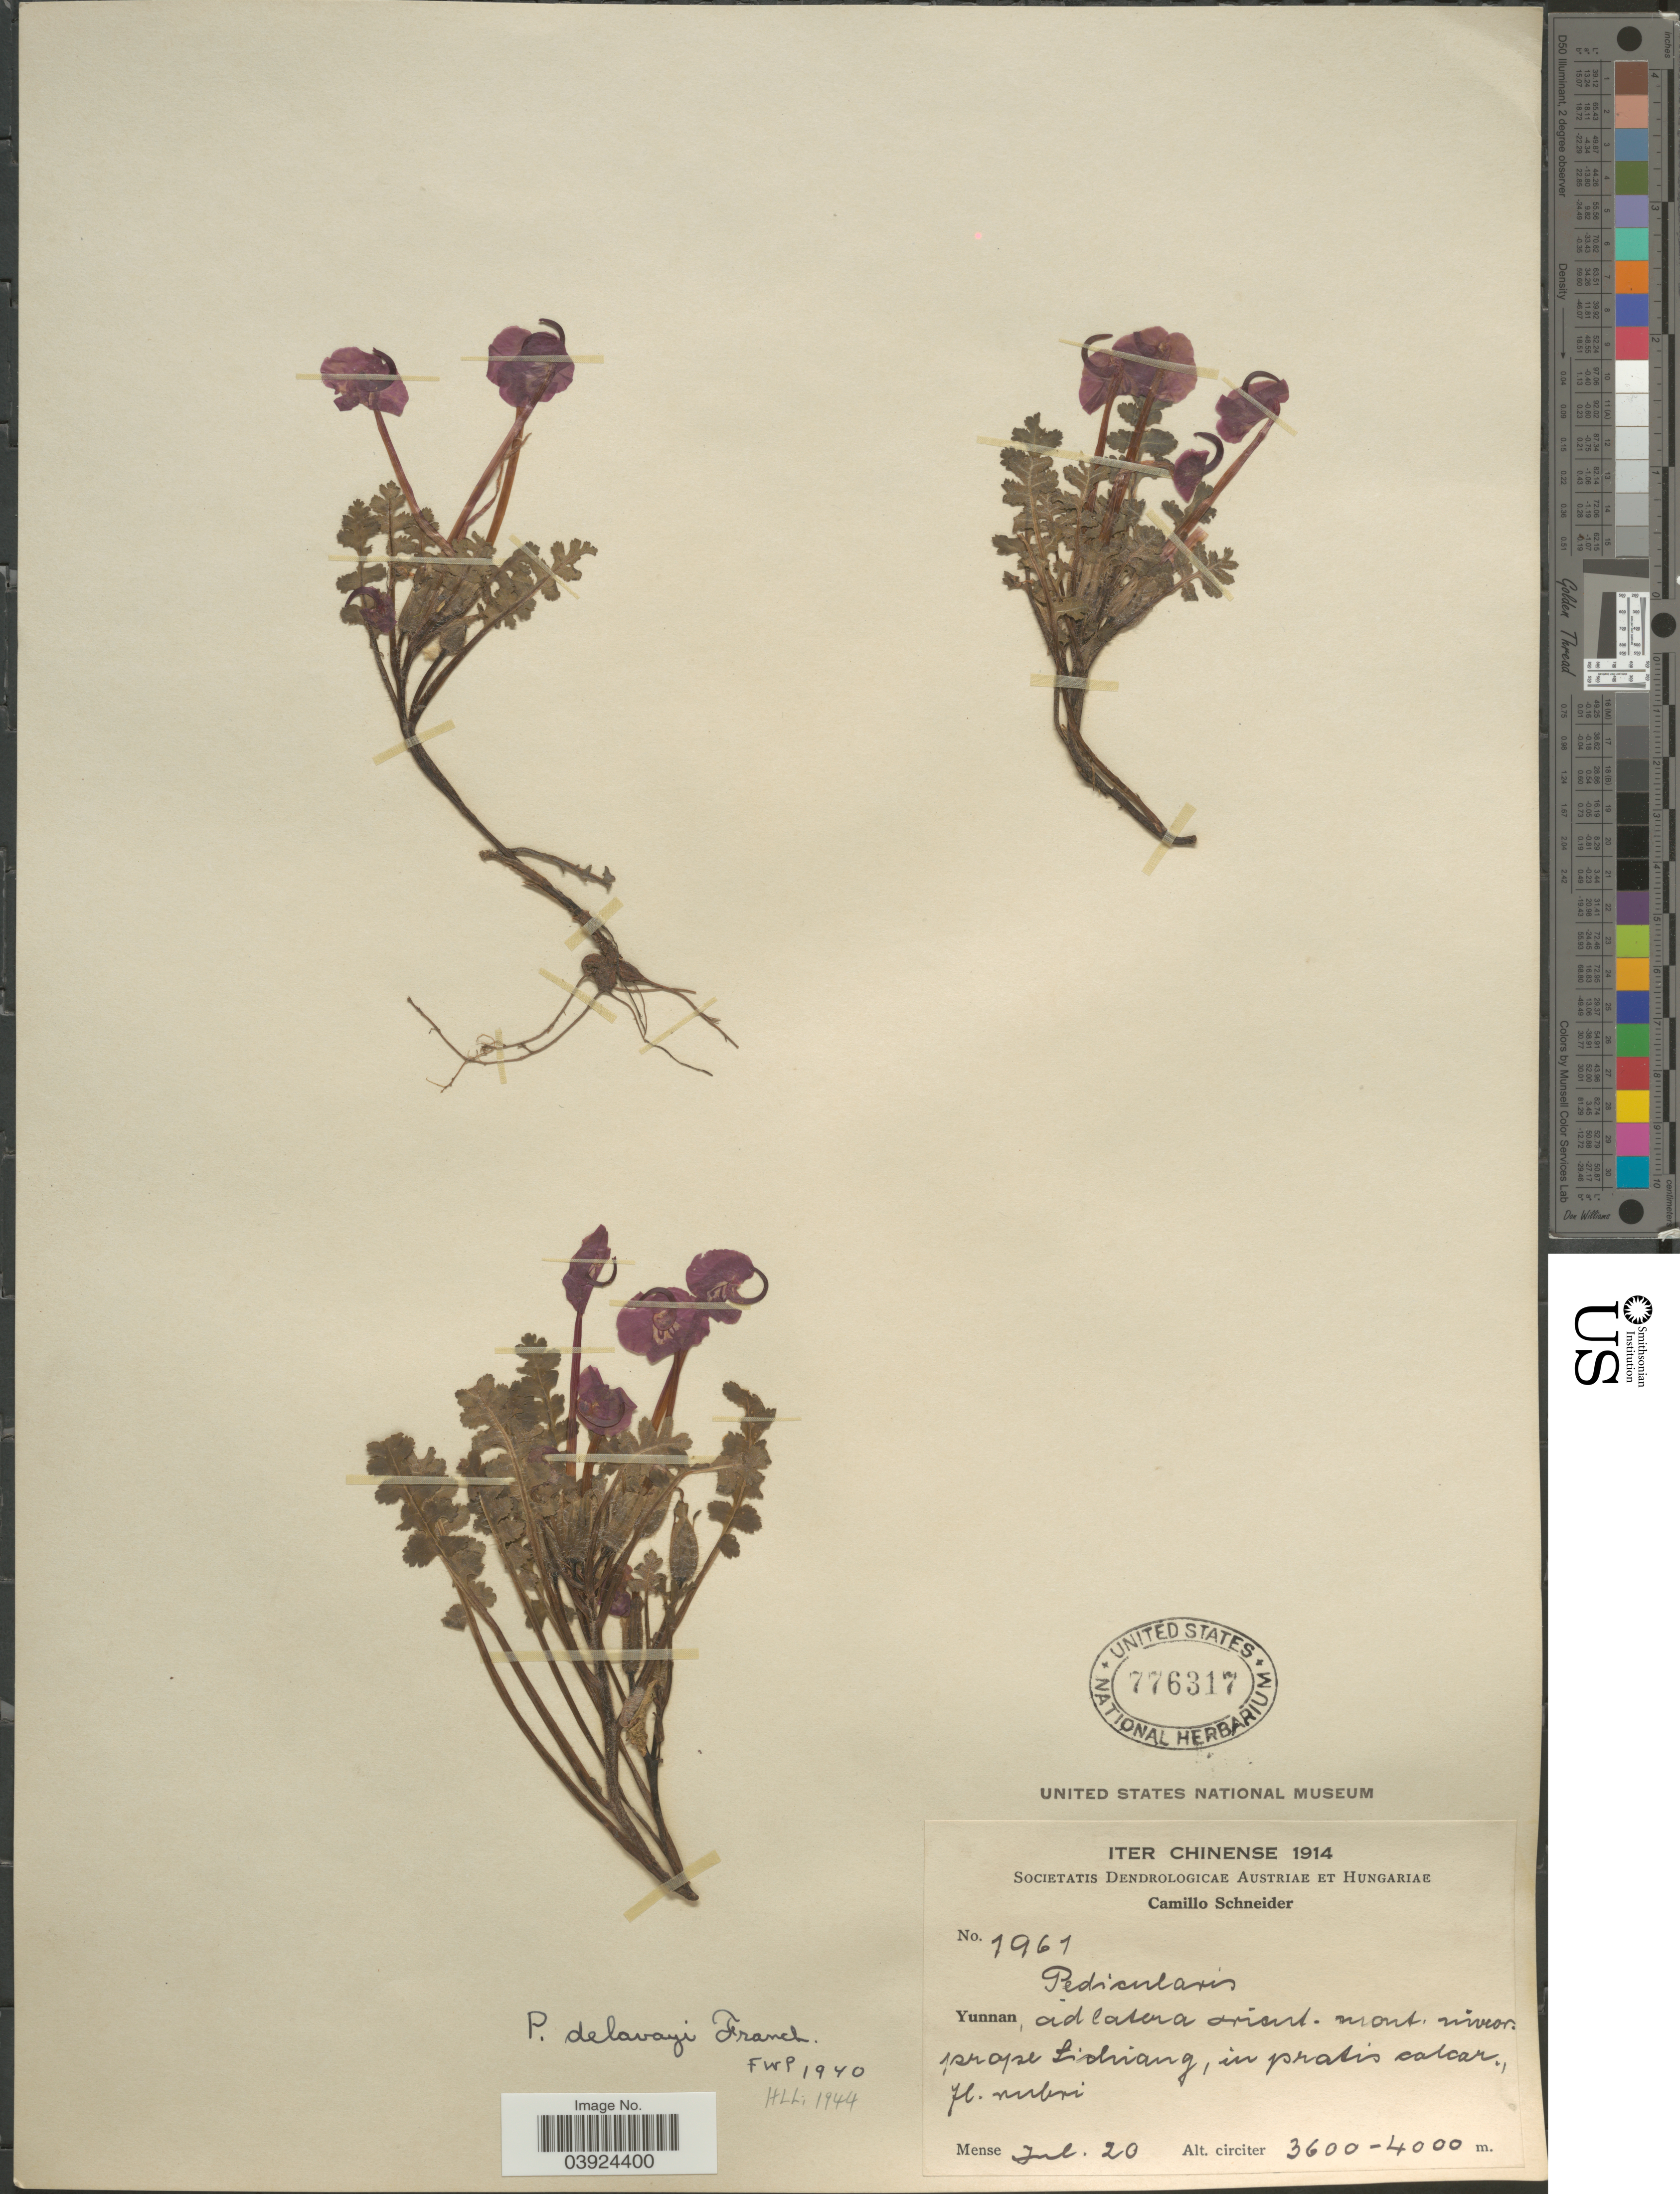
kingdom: Plantae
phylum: Tracheophyta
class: Magnoliopsida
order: Lamiales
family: Orobanchaceae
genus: Pedicularis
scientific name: Pedicularis delavayi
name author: Franch. ex Maxim.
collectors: C. K. Schneider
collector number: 1961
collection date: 1914-07-20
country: China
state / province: Yunnan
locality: Ad catera orient. mont. niveor. prope Lichiang, in pratis calcar.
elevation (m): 3600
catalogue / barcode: US 776317